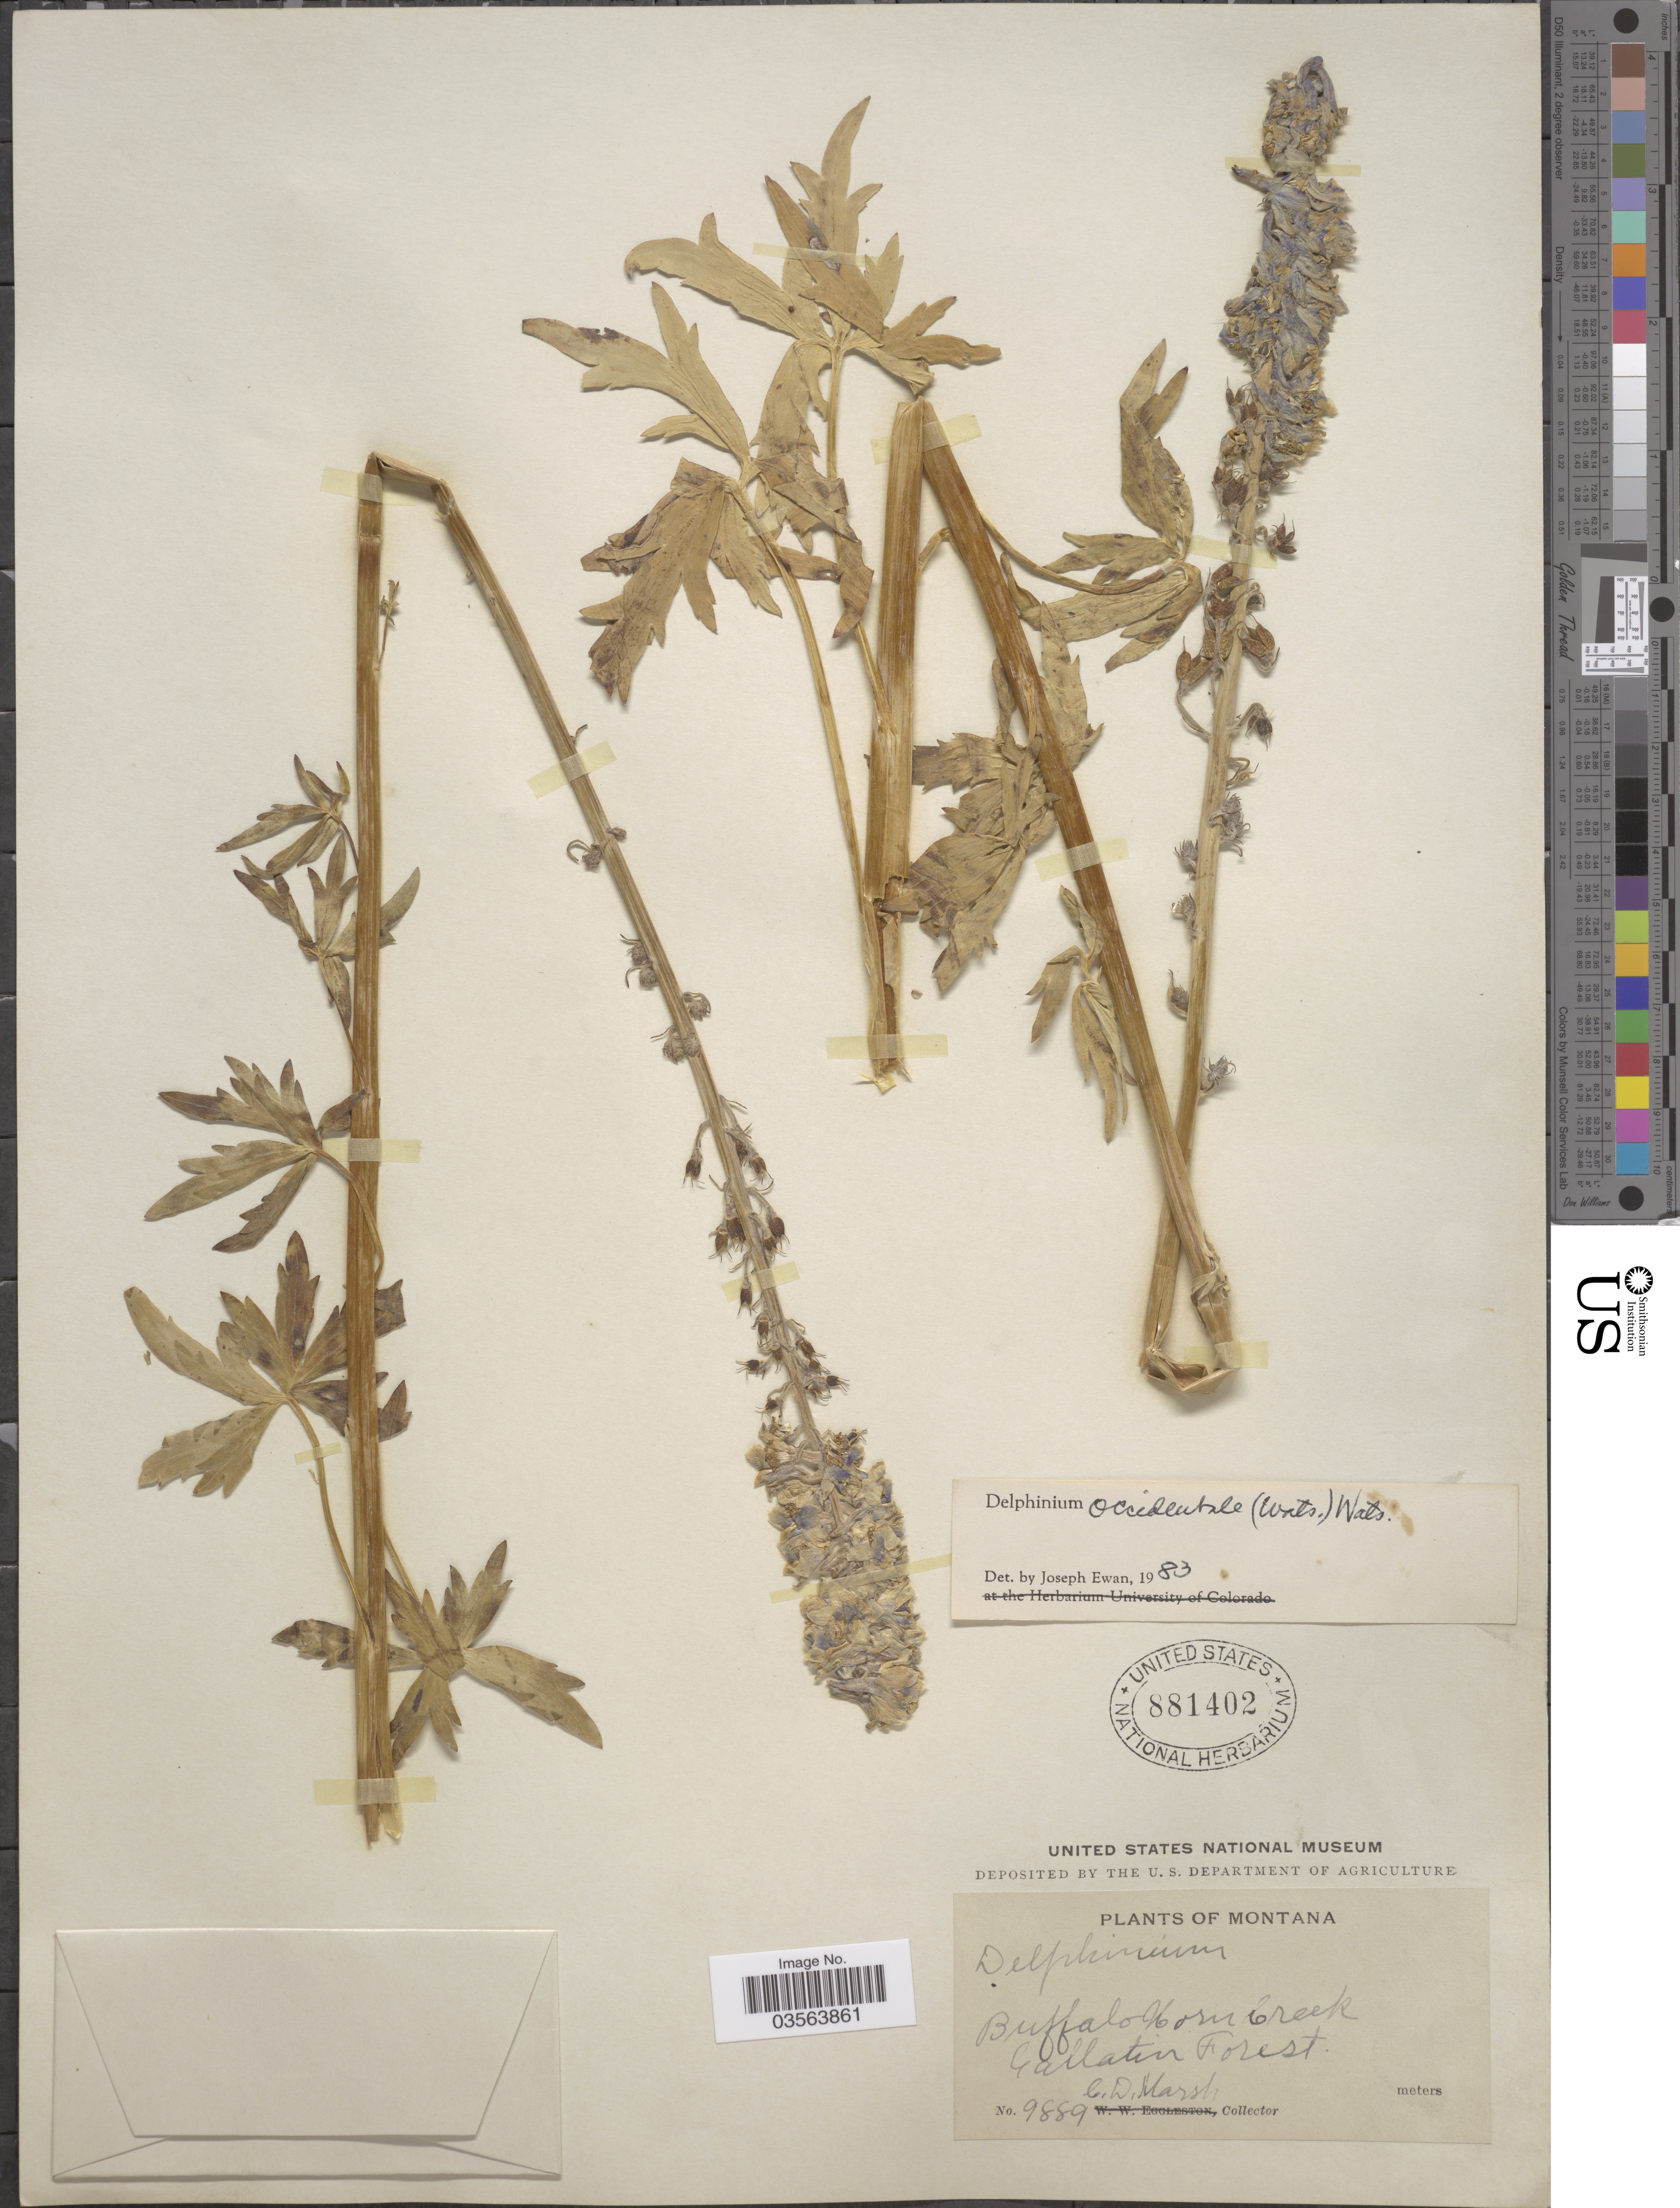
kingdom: Plantae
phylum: Tracheophyta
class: Magnoliopsida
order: Ranunculales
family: Ranunculaceae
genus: Delphinium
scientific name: Delphinium x occidentale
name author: (S. Watson) S. Watson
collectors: C. D. Marsh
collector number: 9889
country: United States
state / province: Montana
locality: Buffalo Horn Creek. Gallatin Forest.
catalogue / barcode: US 881402